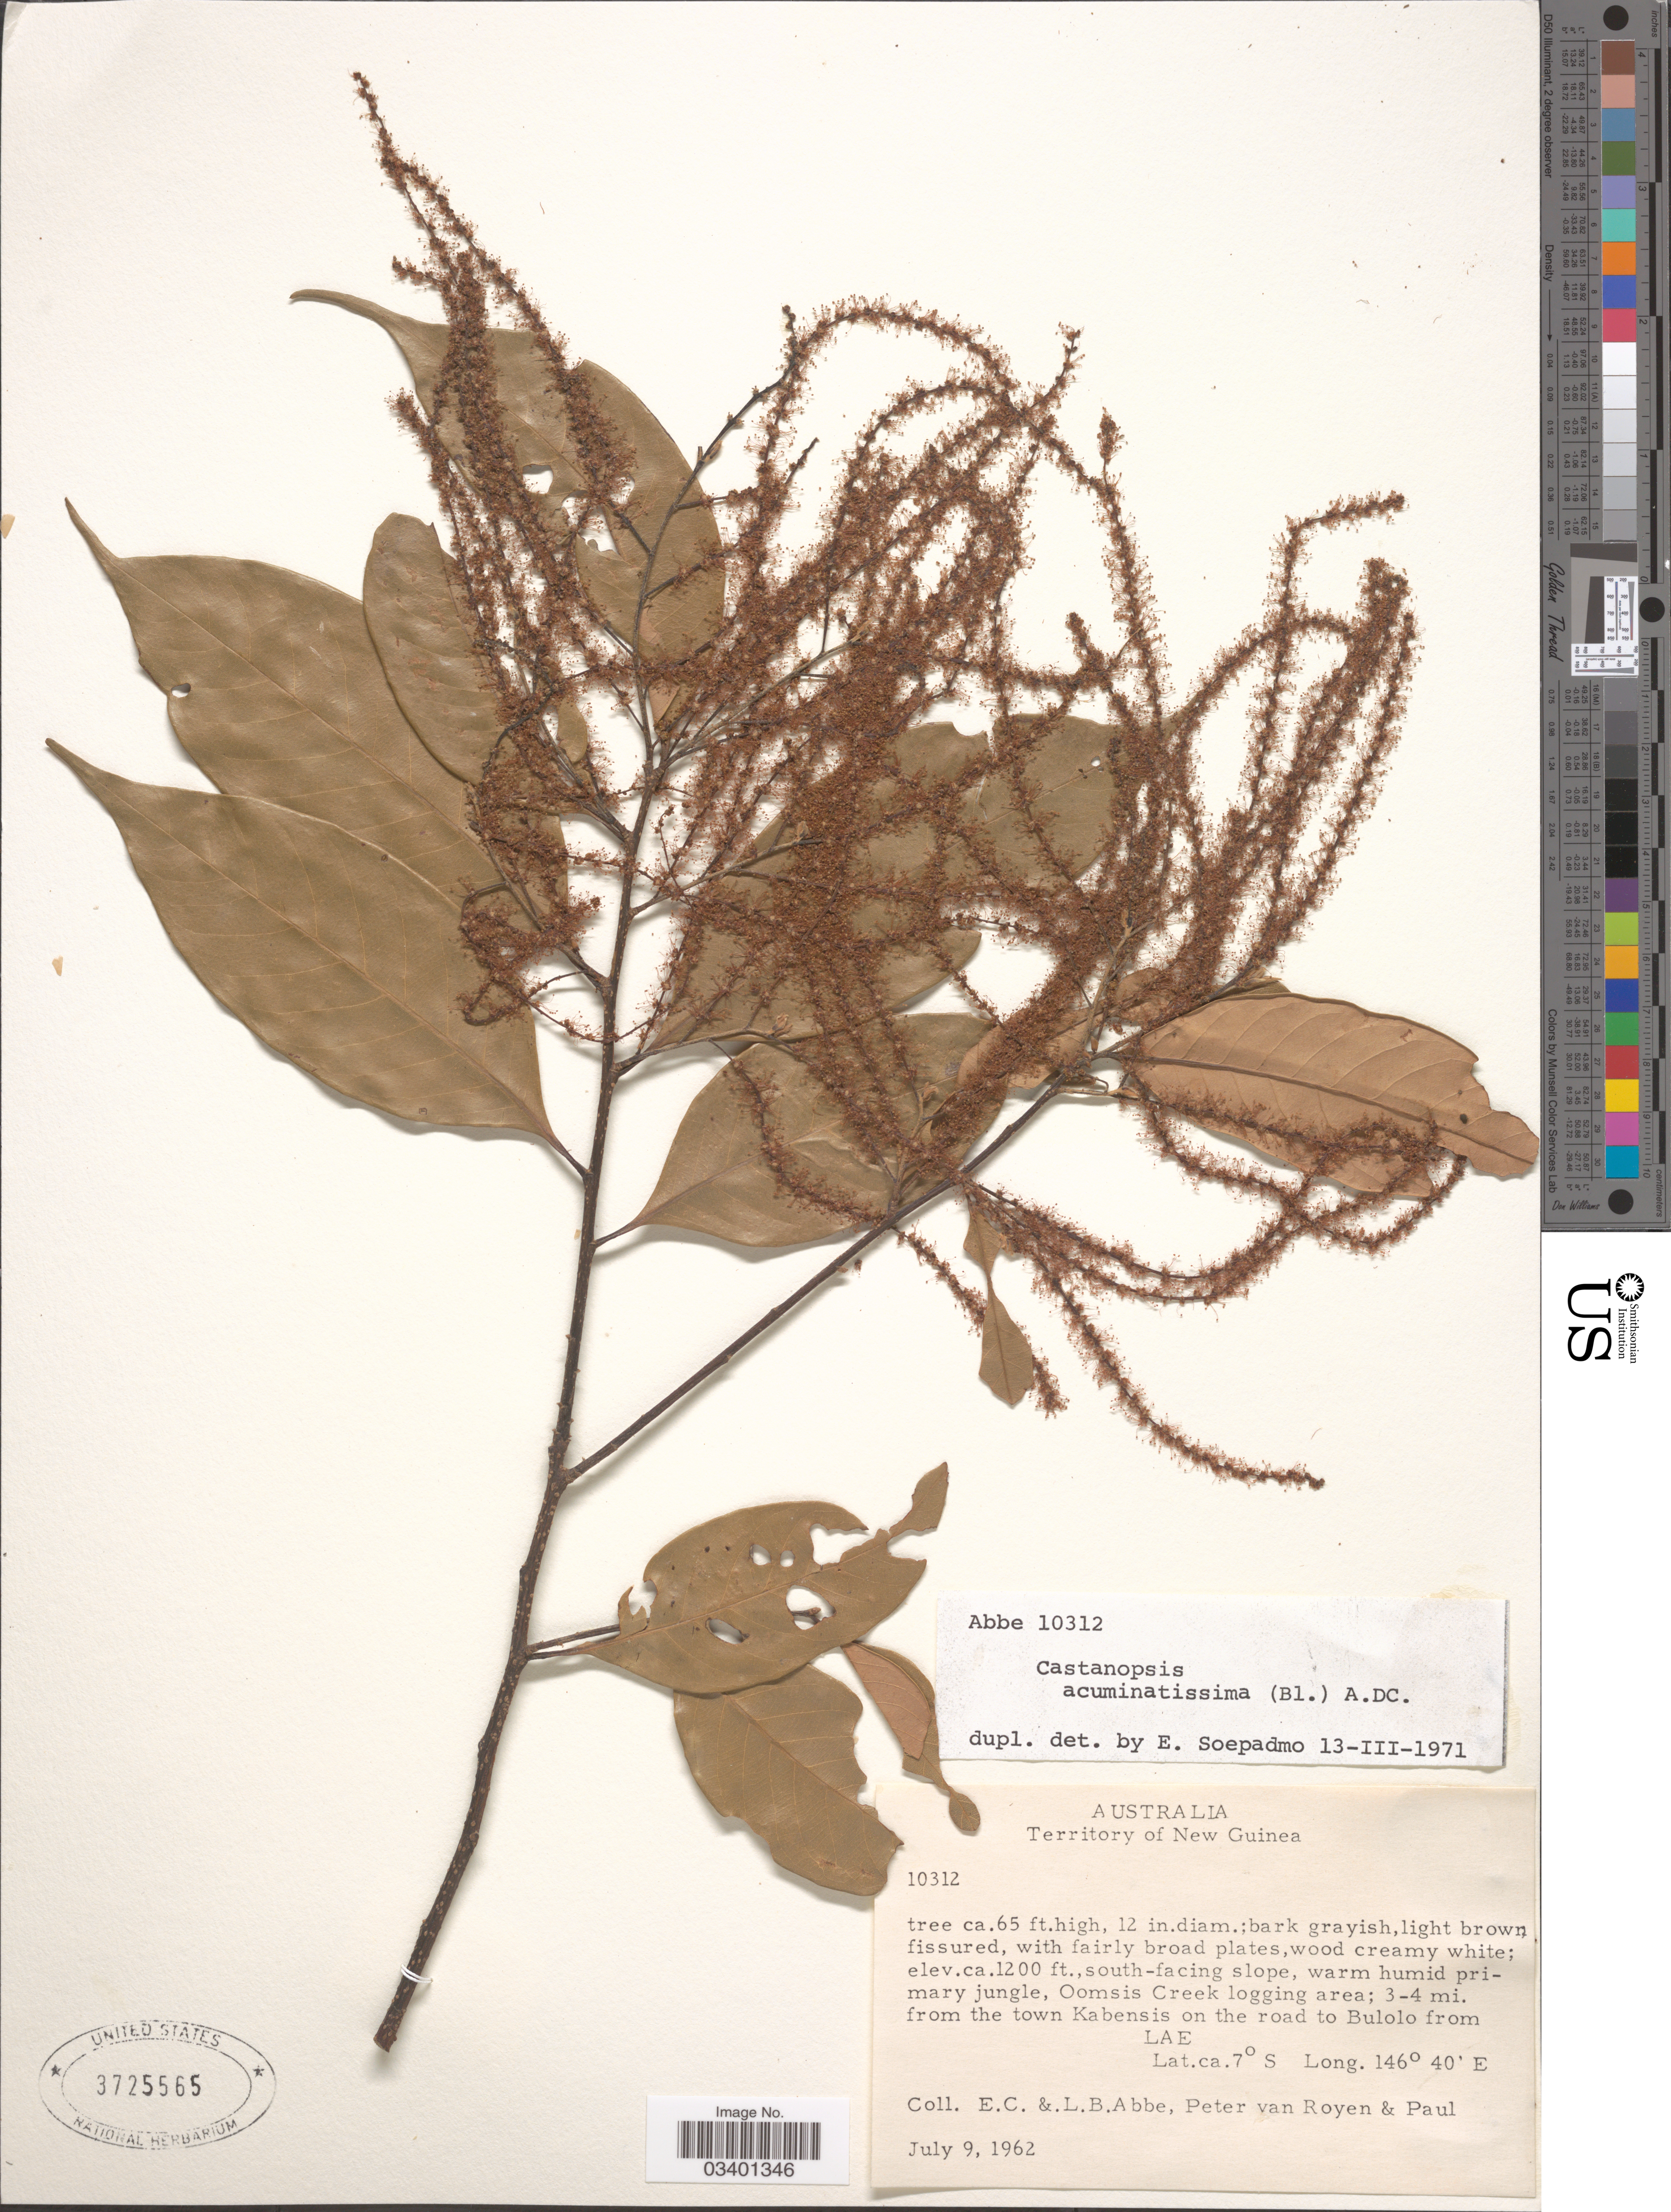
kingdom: Plantae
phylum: Tracheophyta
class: Magnoliopsida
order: Fagales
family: Fagaceae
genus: Castanopsis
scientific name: Castanopsis acuminatissima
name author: (Blume) A. DC.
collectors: E. C. Abbe, L. B. Abbe, P. van Royen & -. Paul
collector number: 10312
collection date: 1962-07-09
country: Papua New Guinea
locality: Territory of New Guinea. South-facing slope, Oomsis Creek logging area; 3-4 mi. from the town Kabensis on the road to Bulolo from LAE.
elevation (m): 366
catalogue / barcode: US 3725565